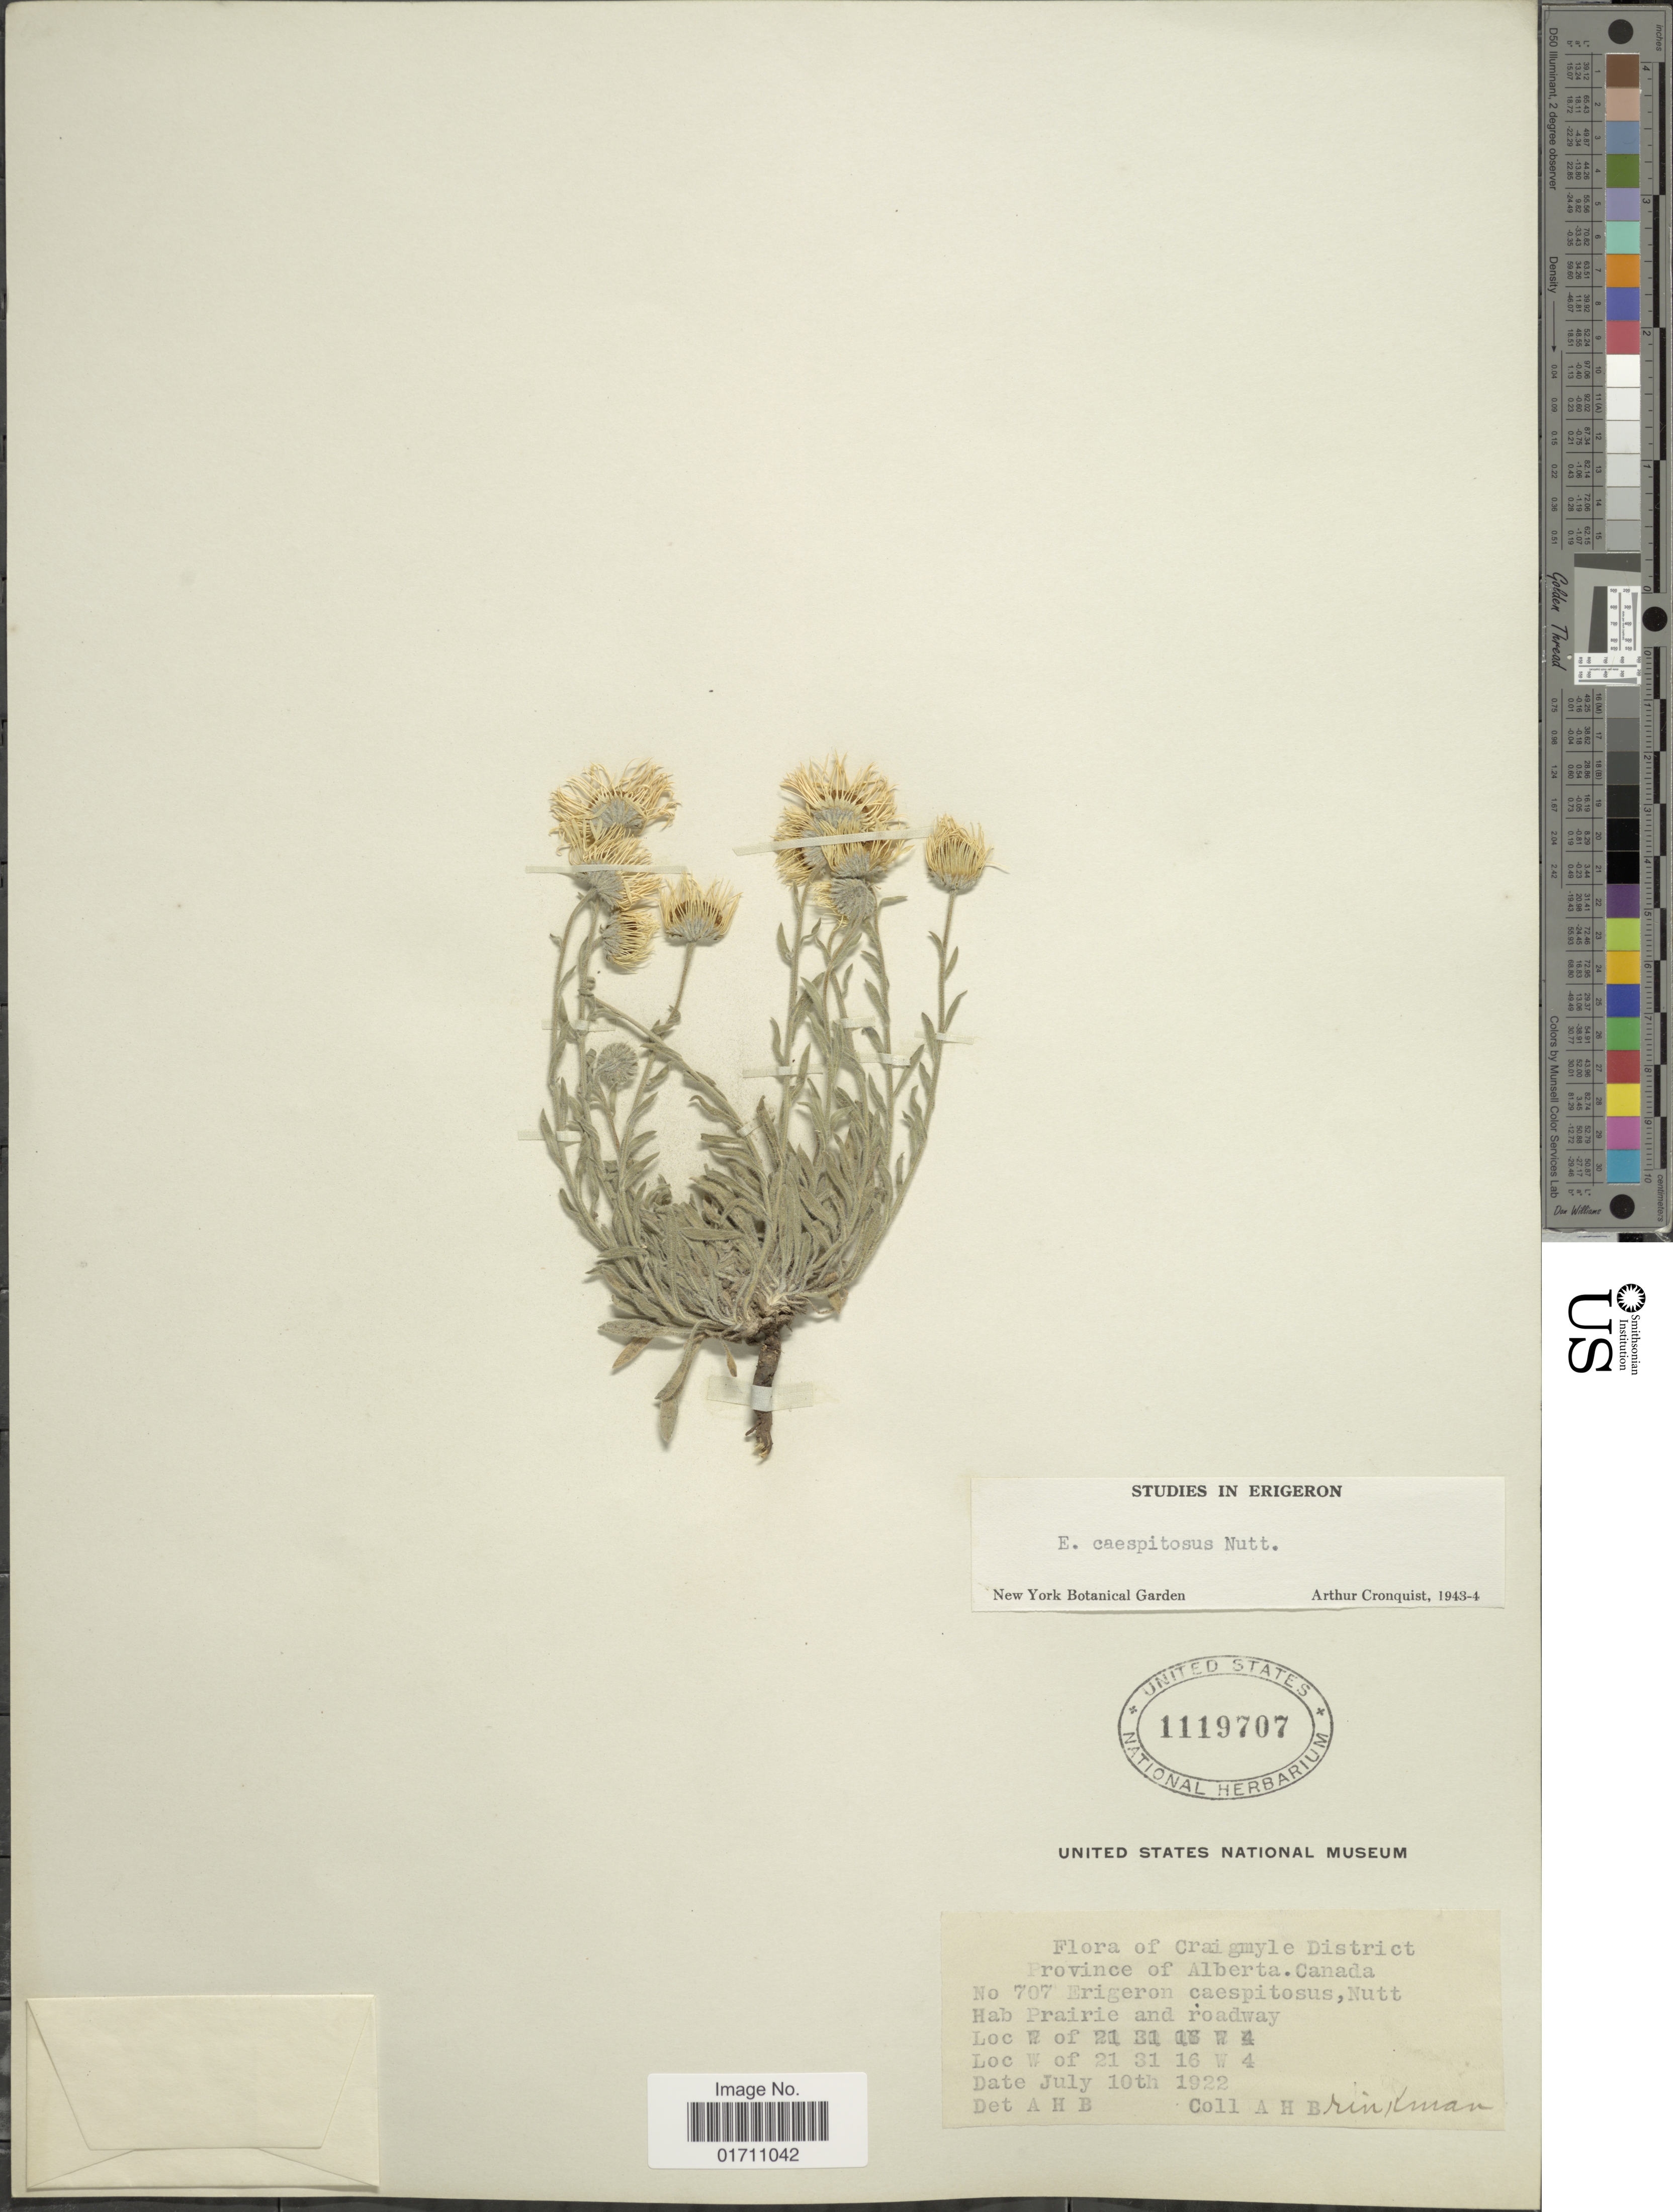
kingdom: Plantae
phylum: Tracheophyta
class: Magnoliopsida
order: Asterales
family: Asteraceae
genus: Erigeron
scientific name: Erigeron caespitosus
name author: Nutt.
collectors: A. Brinkman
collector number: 707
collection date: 1922-07-10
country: Canada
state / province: Alberta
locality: Craigmyle District, Prairie and roadway, W of 21 31 16 W 4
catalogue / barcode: US 1119707